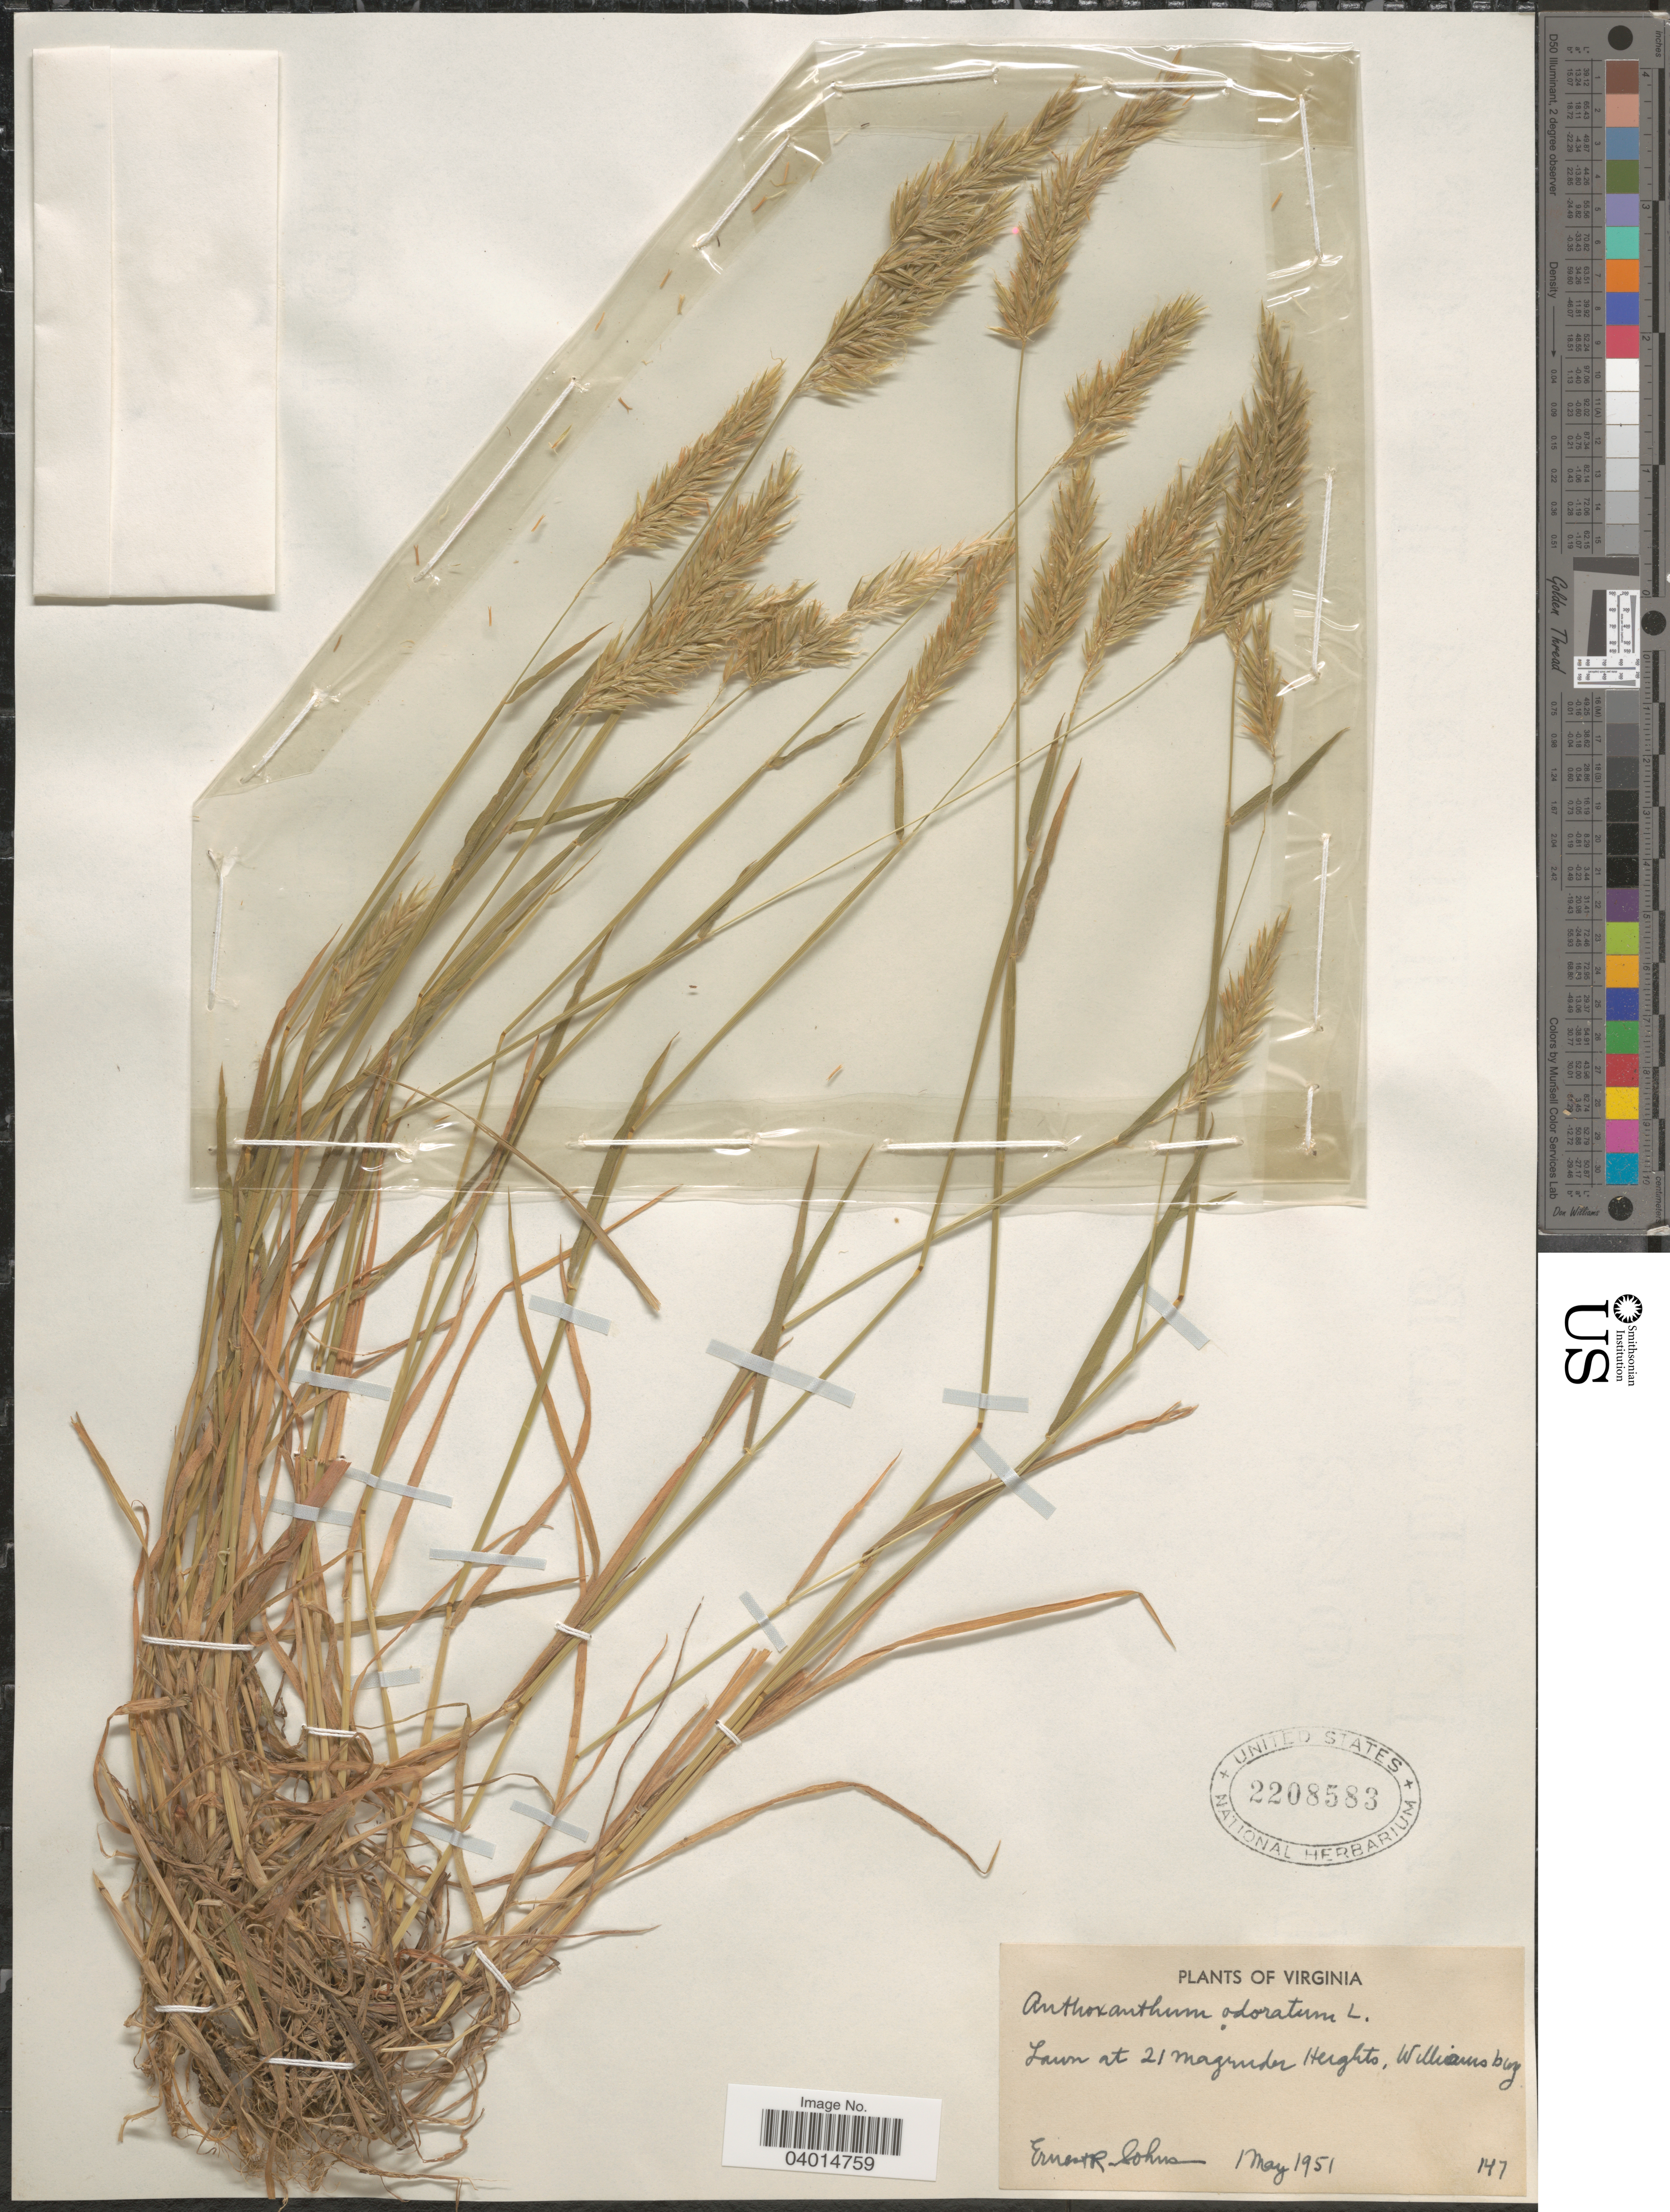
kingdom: Plantae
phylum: Tracheophyta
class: Liliopsida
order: Poales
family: Poaceae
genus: Anthoxanthum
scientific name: Anthoxanthum odoratum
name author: L.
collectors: E. R. Sohns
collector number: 147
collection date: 1951-05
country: United States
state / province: Virginia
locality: Lawn at 21 magruder Heights, Williamsburg.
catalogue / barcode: US 2208583